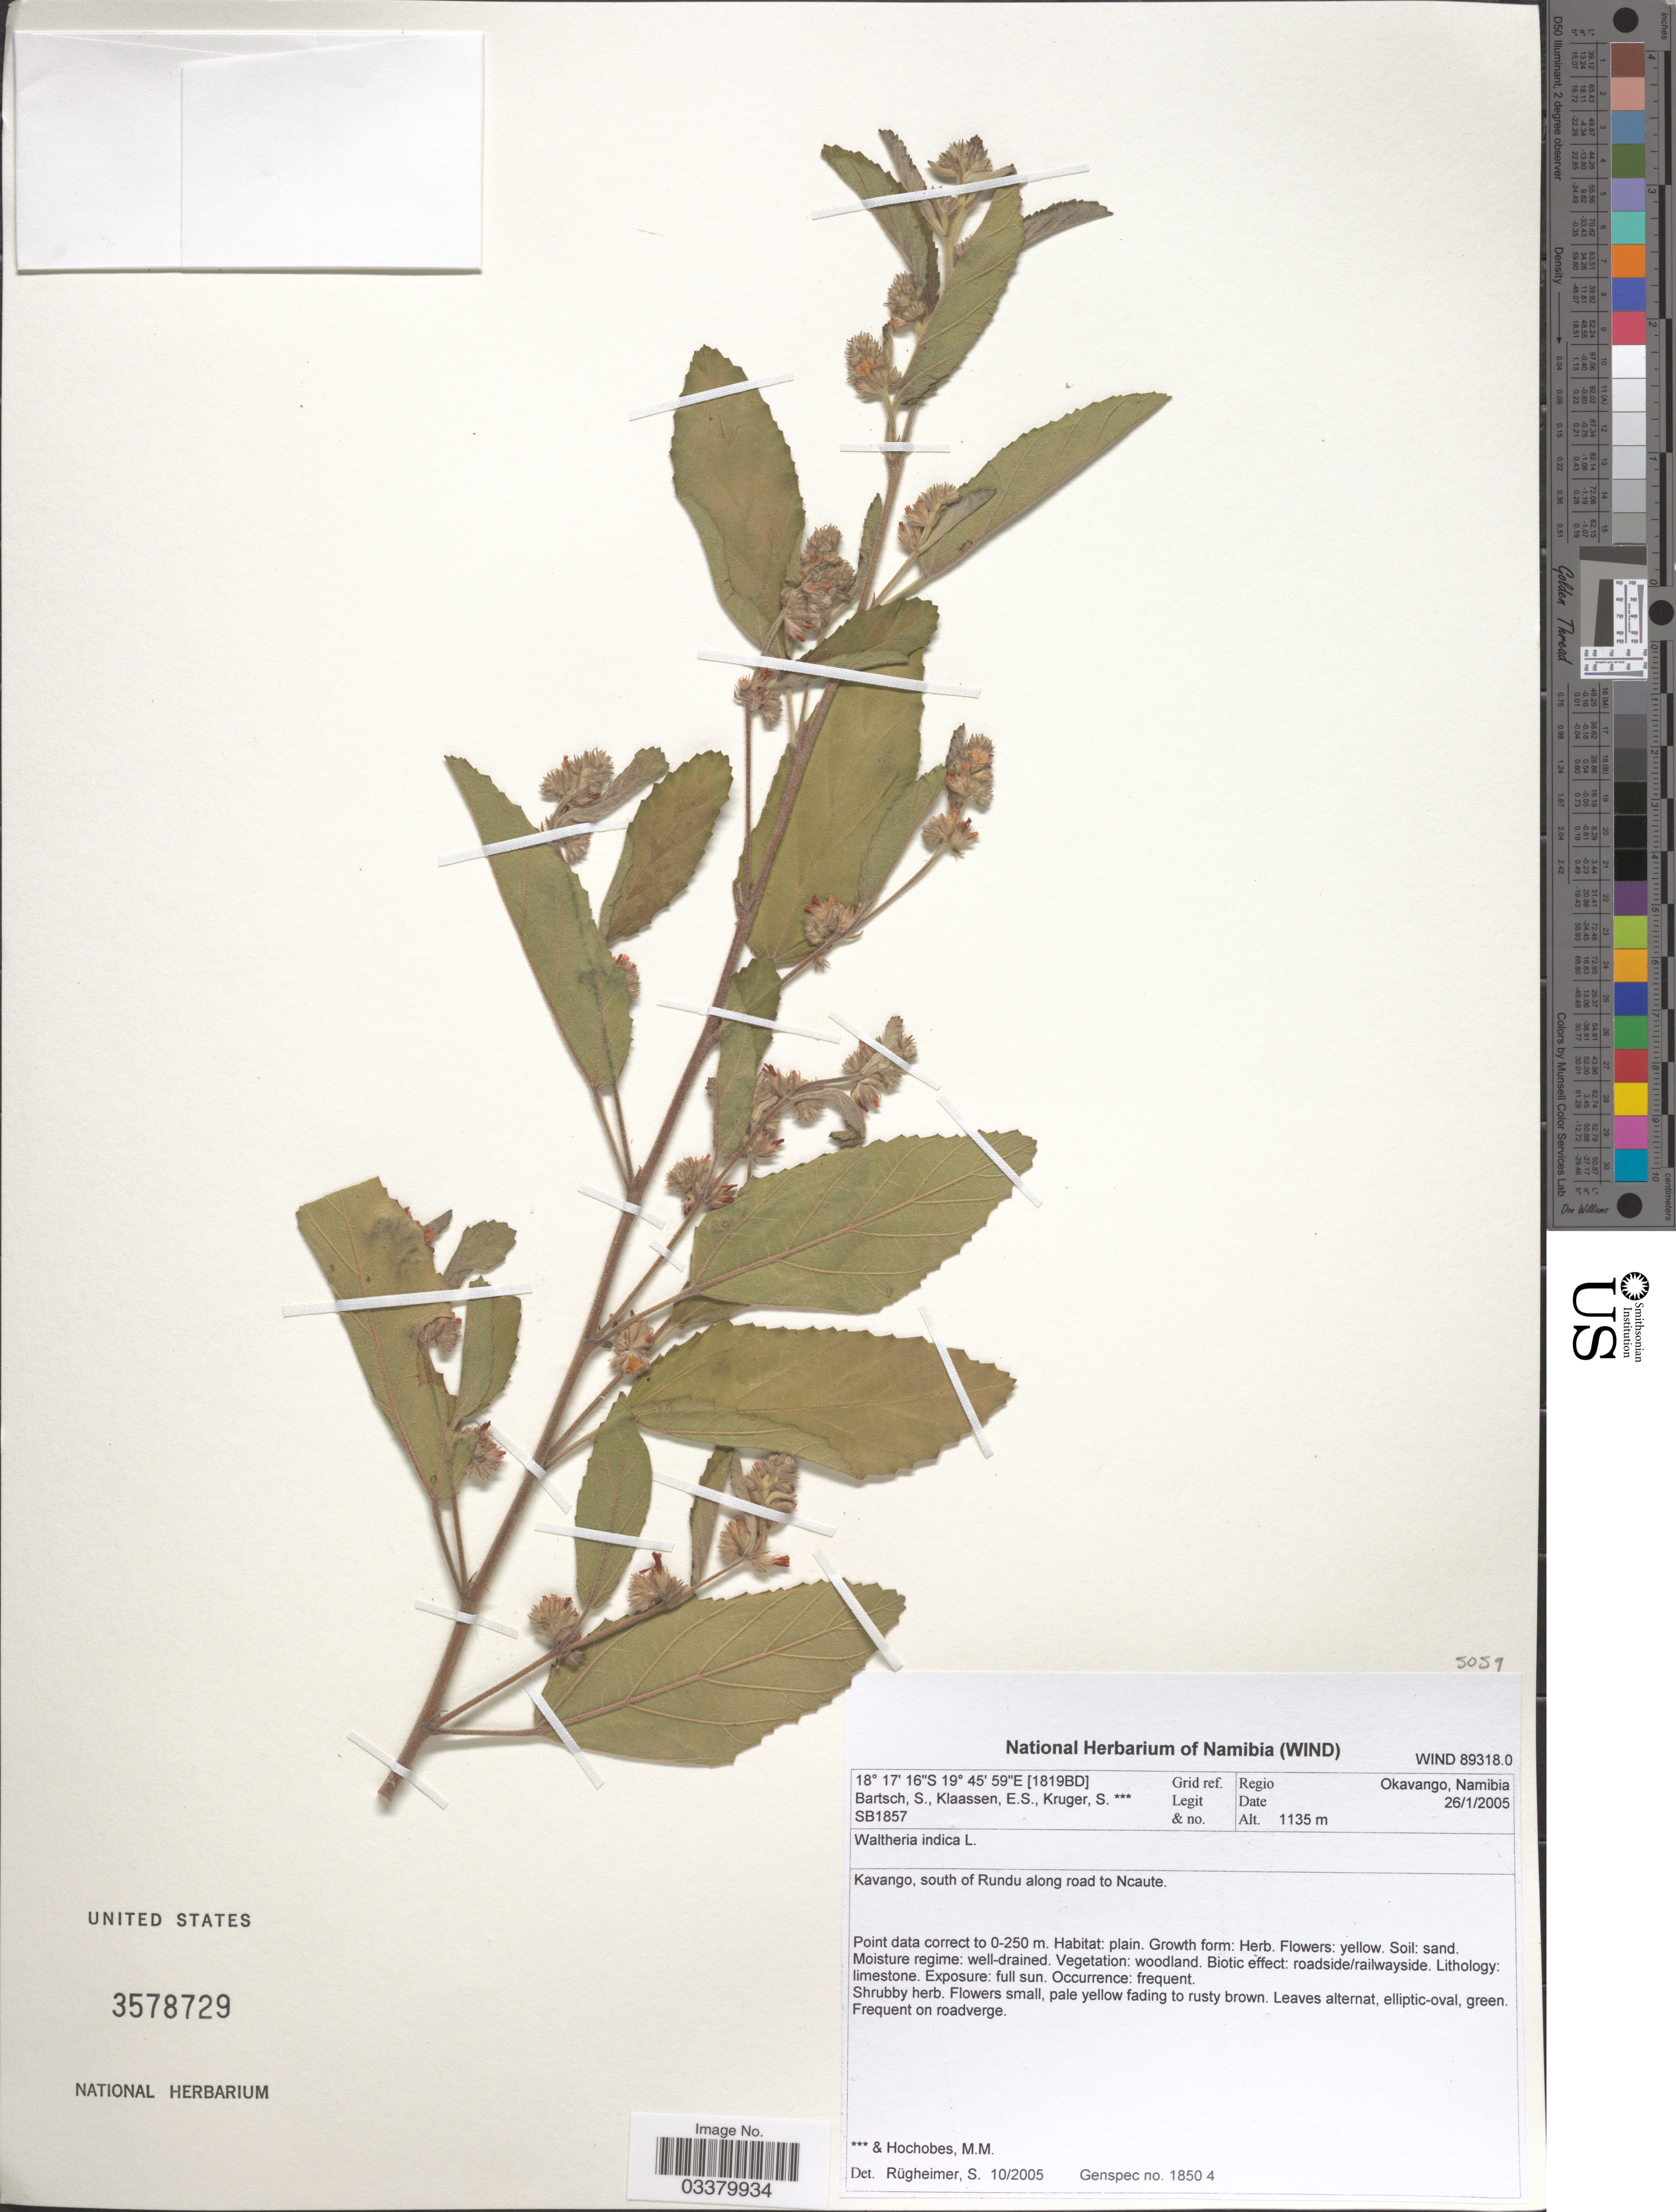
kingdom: Plantae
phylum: Tracheophyta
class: Magnoliopsida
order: Malvales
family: Malvaceae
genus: Waltheria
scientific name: Waltheria indica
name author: L.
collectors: S. Bartsch, E. S. Klaassen, S. Kruger & M. Hochobes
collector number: SB1857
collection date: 2005-01-26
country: Namibia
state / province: Kavango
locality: [1819BD] Gird ref., Regio Okavango, Namibia. Kavango, south of Rundu along road to Ncaute.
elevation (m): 1135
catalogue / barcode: US 3578729